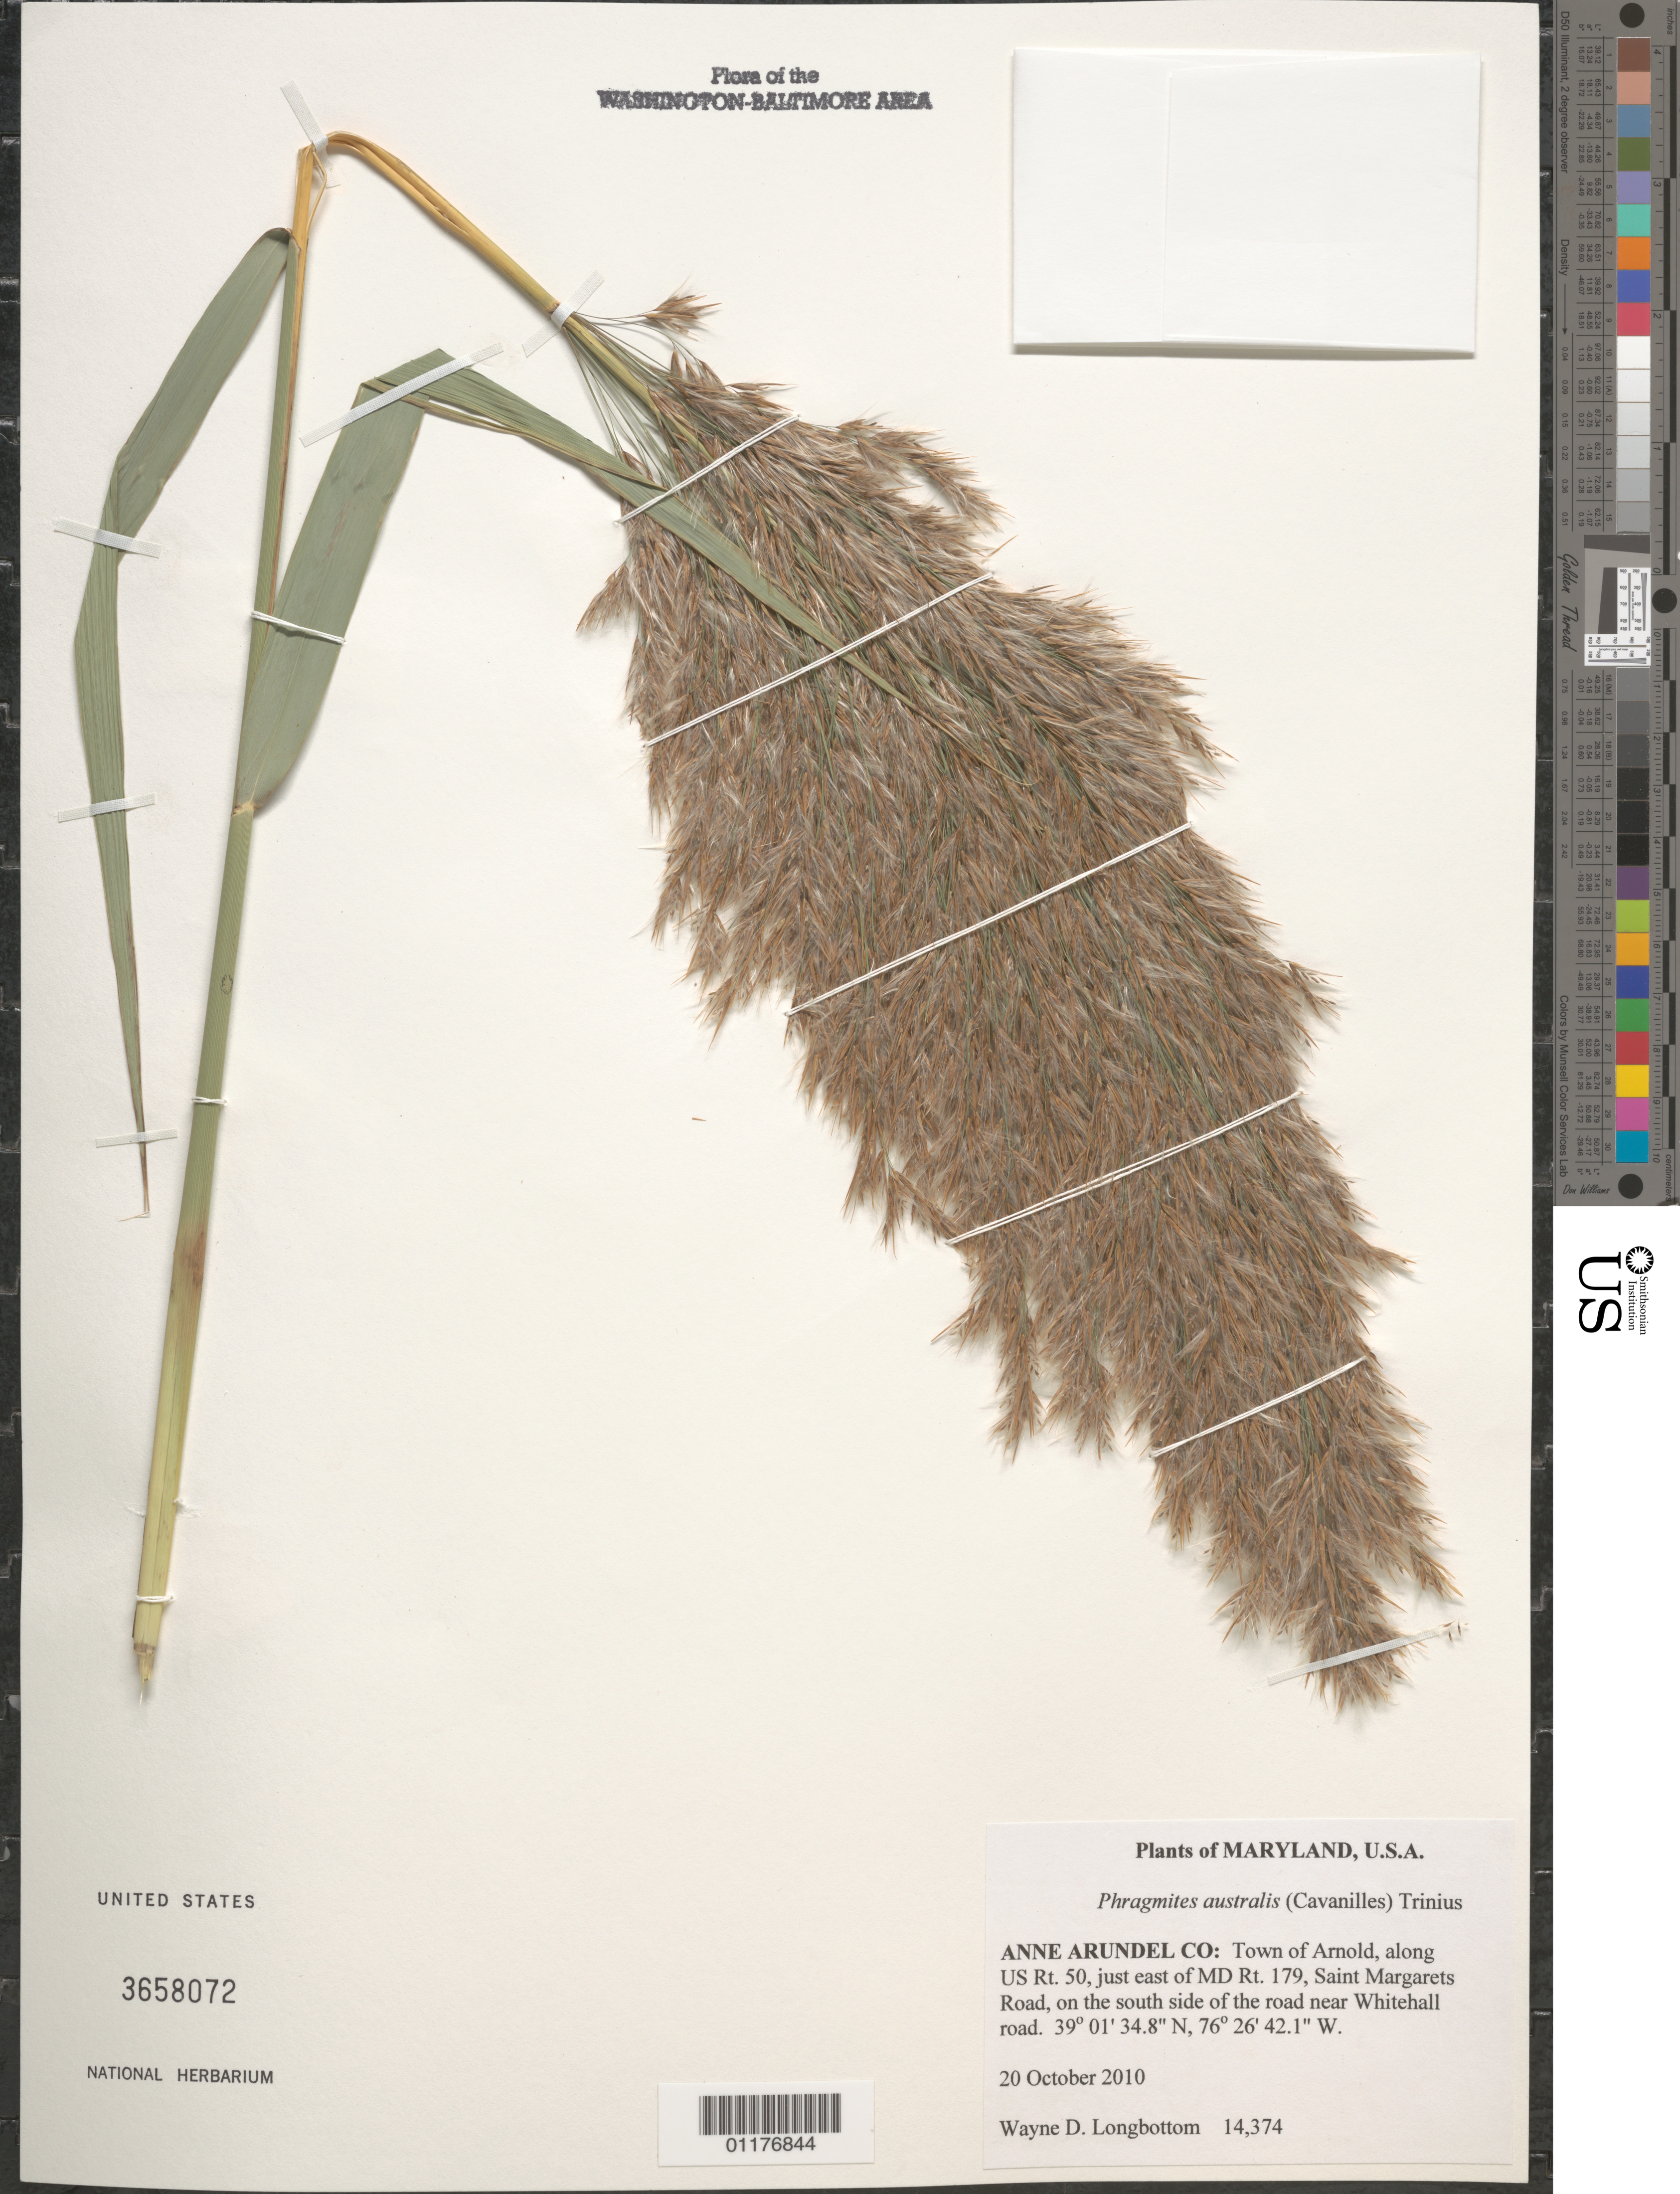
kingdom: Plantae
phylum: Tracheophyta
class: Liliopsida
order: Poales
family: Poaceae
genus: Phragmites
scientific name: Phragmites australis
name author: (Cav.) Trin. ex Steud.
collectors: W. D. Longbottom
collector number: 14374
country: United States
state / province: Maryland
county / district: Anne Arundel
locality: Arnold, along US Rt. 50, just E of MD Rt. 179, Saint Margarets Road, near Whitehall Road.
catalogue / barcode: US 3658072